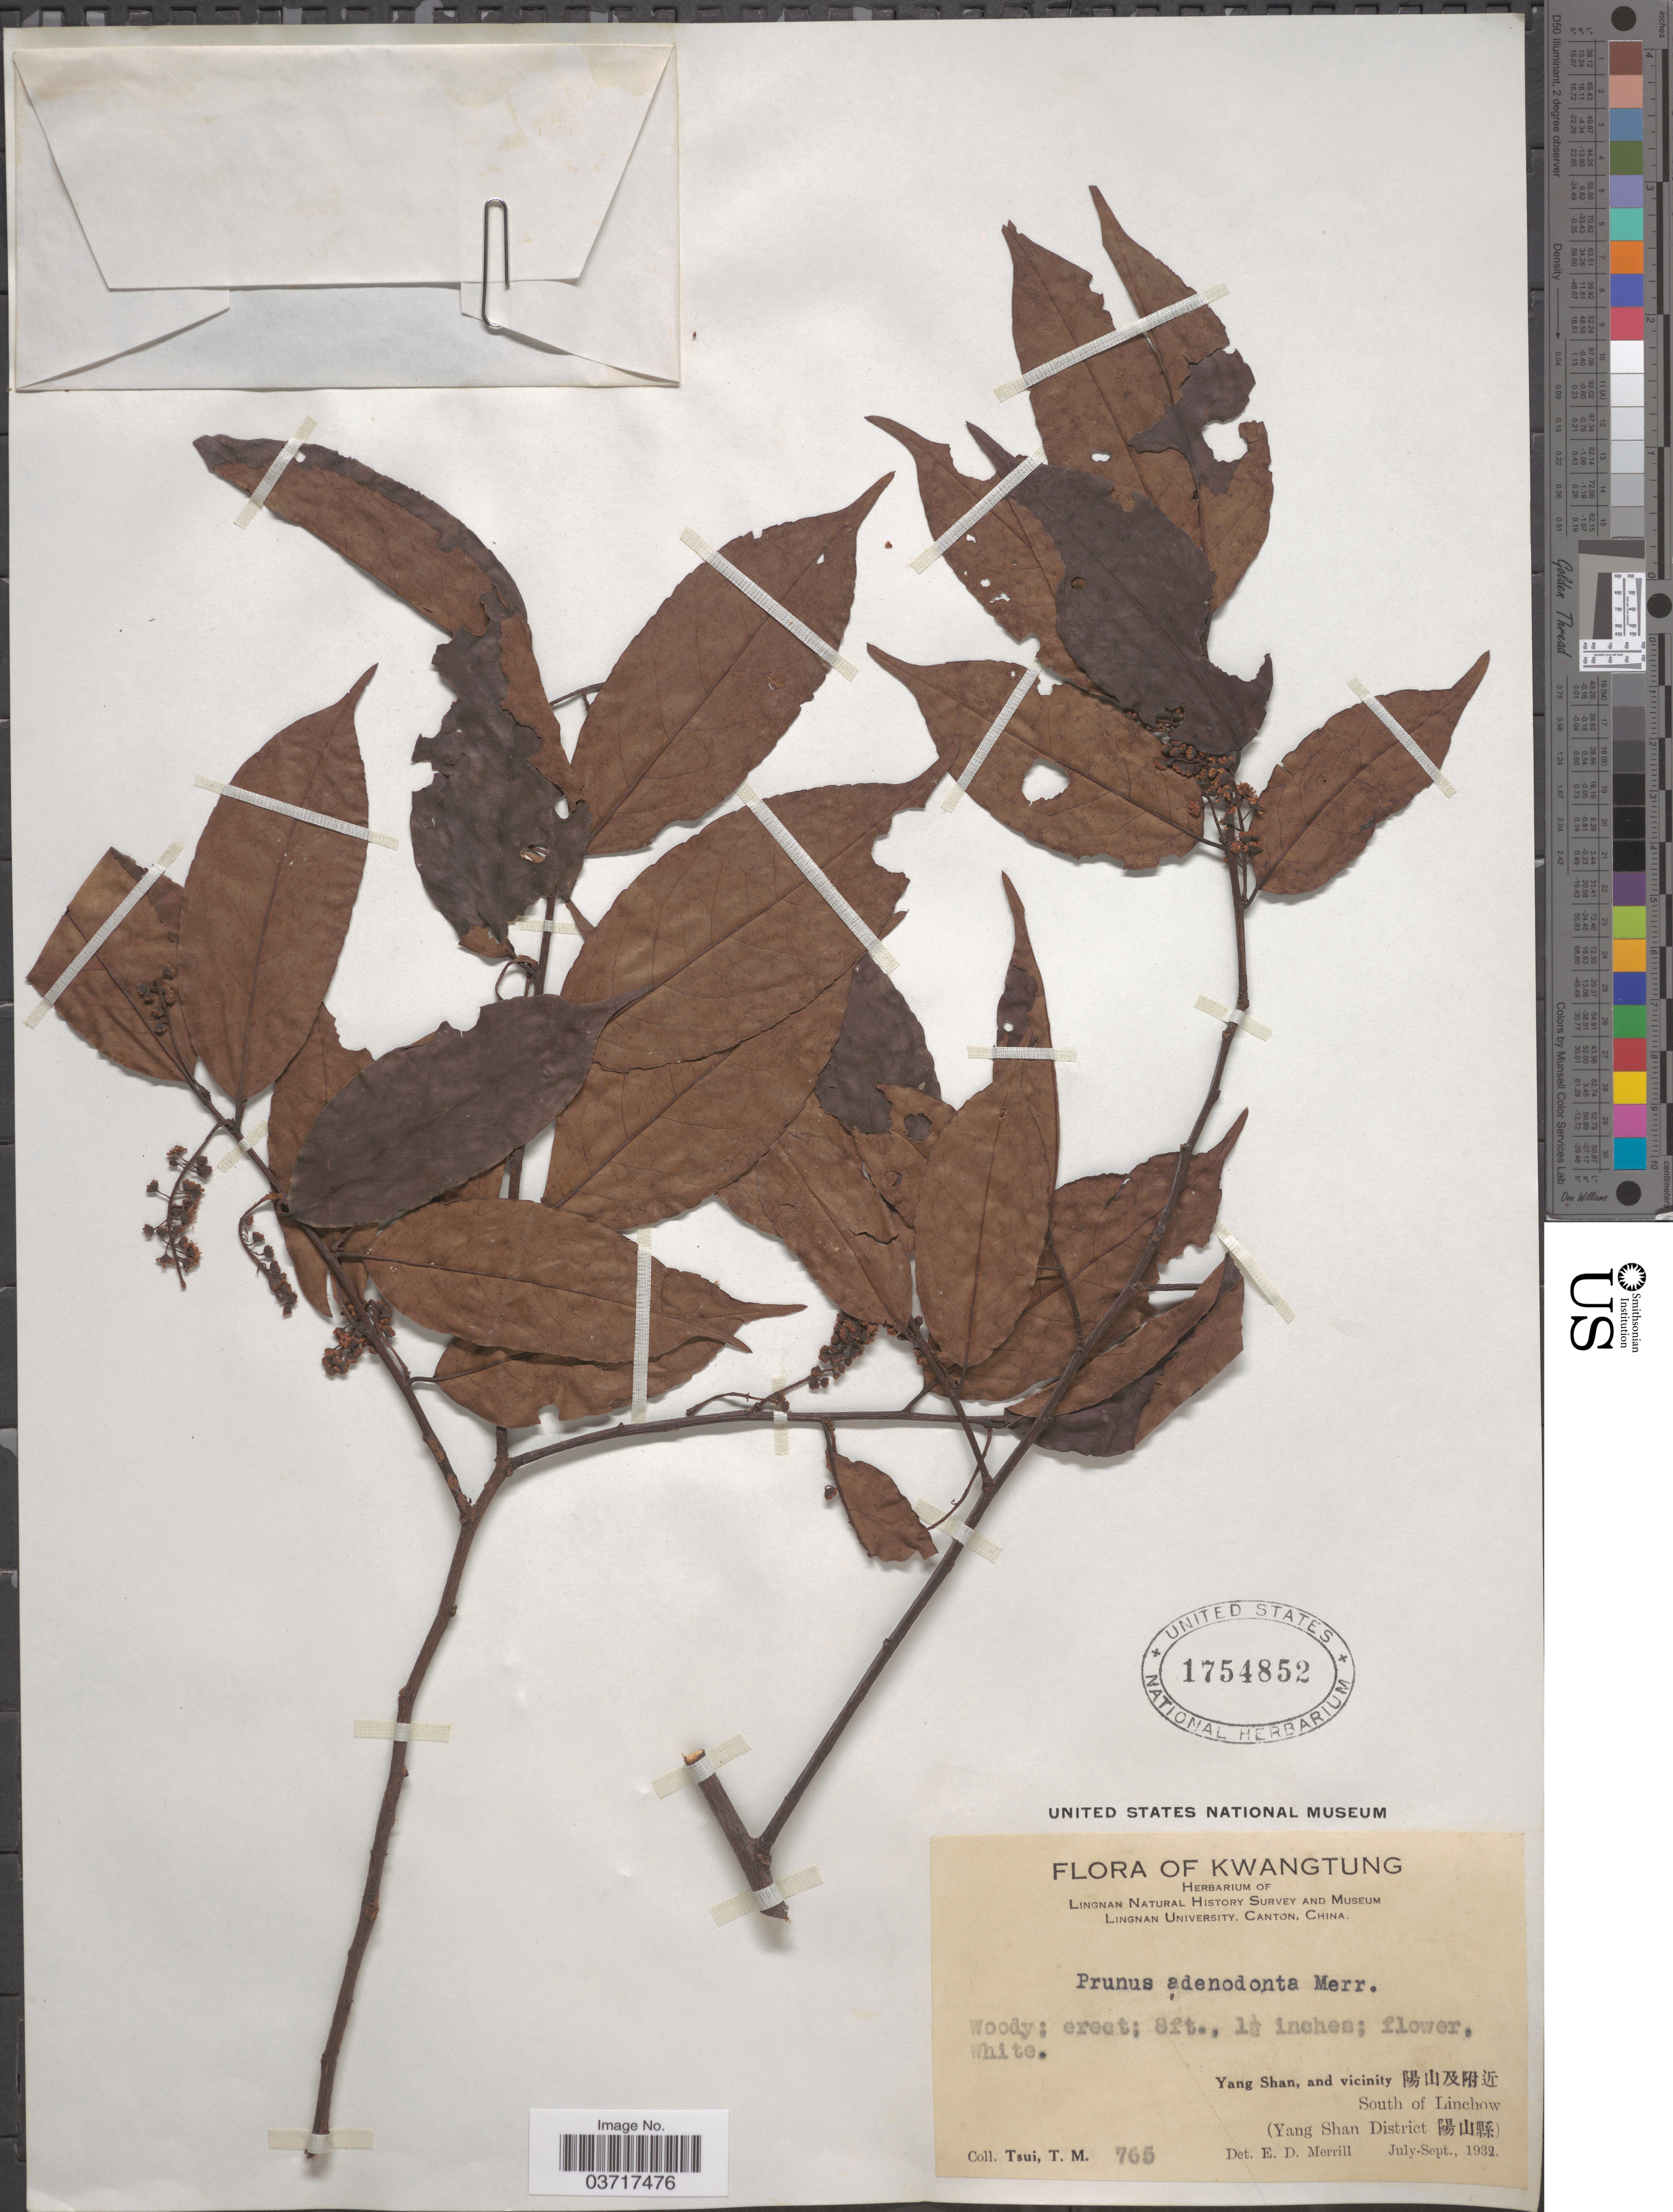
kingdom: Plantae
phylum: Tracheophyta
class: Magnoliopsida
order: Rosales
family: Rosaceae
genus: Prunus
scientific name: Prunus adenodonta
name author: Merr.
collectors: T. Tsui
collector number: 765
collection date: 1932-07/1932-09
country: China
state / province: Guangdong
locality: Kwangtung. Yang Shan, and vicinity X. South of Linchow (Yang Shan District X).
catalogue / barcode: US 1754852